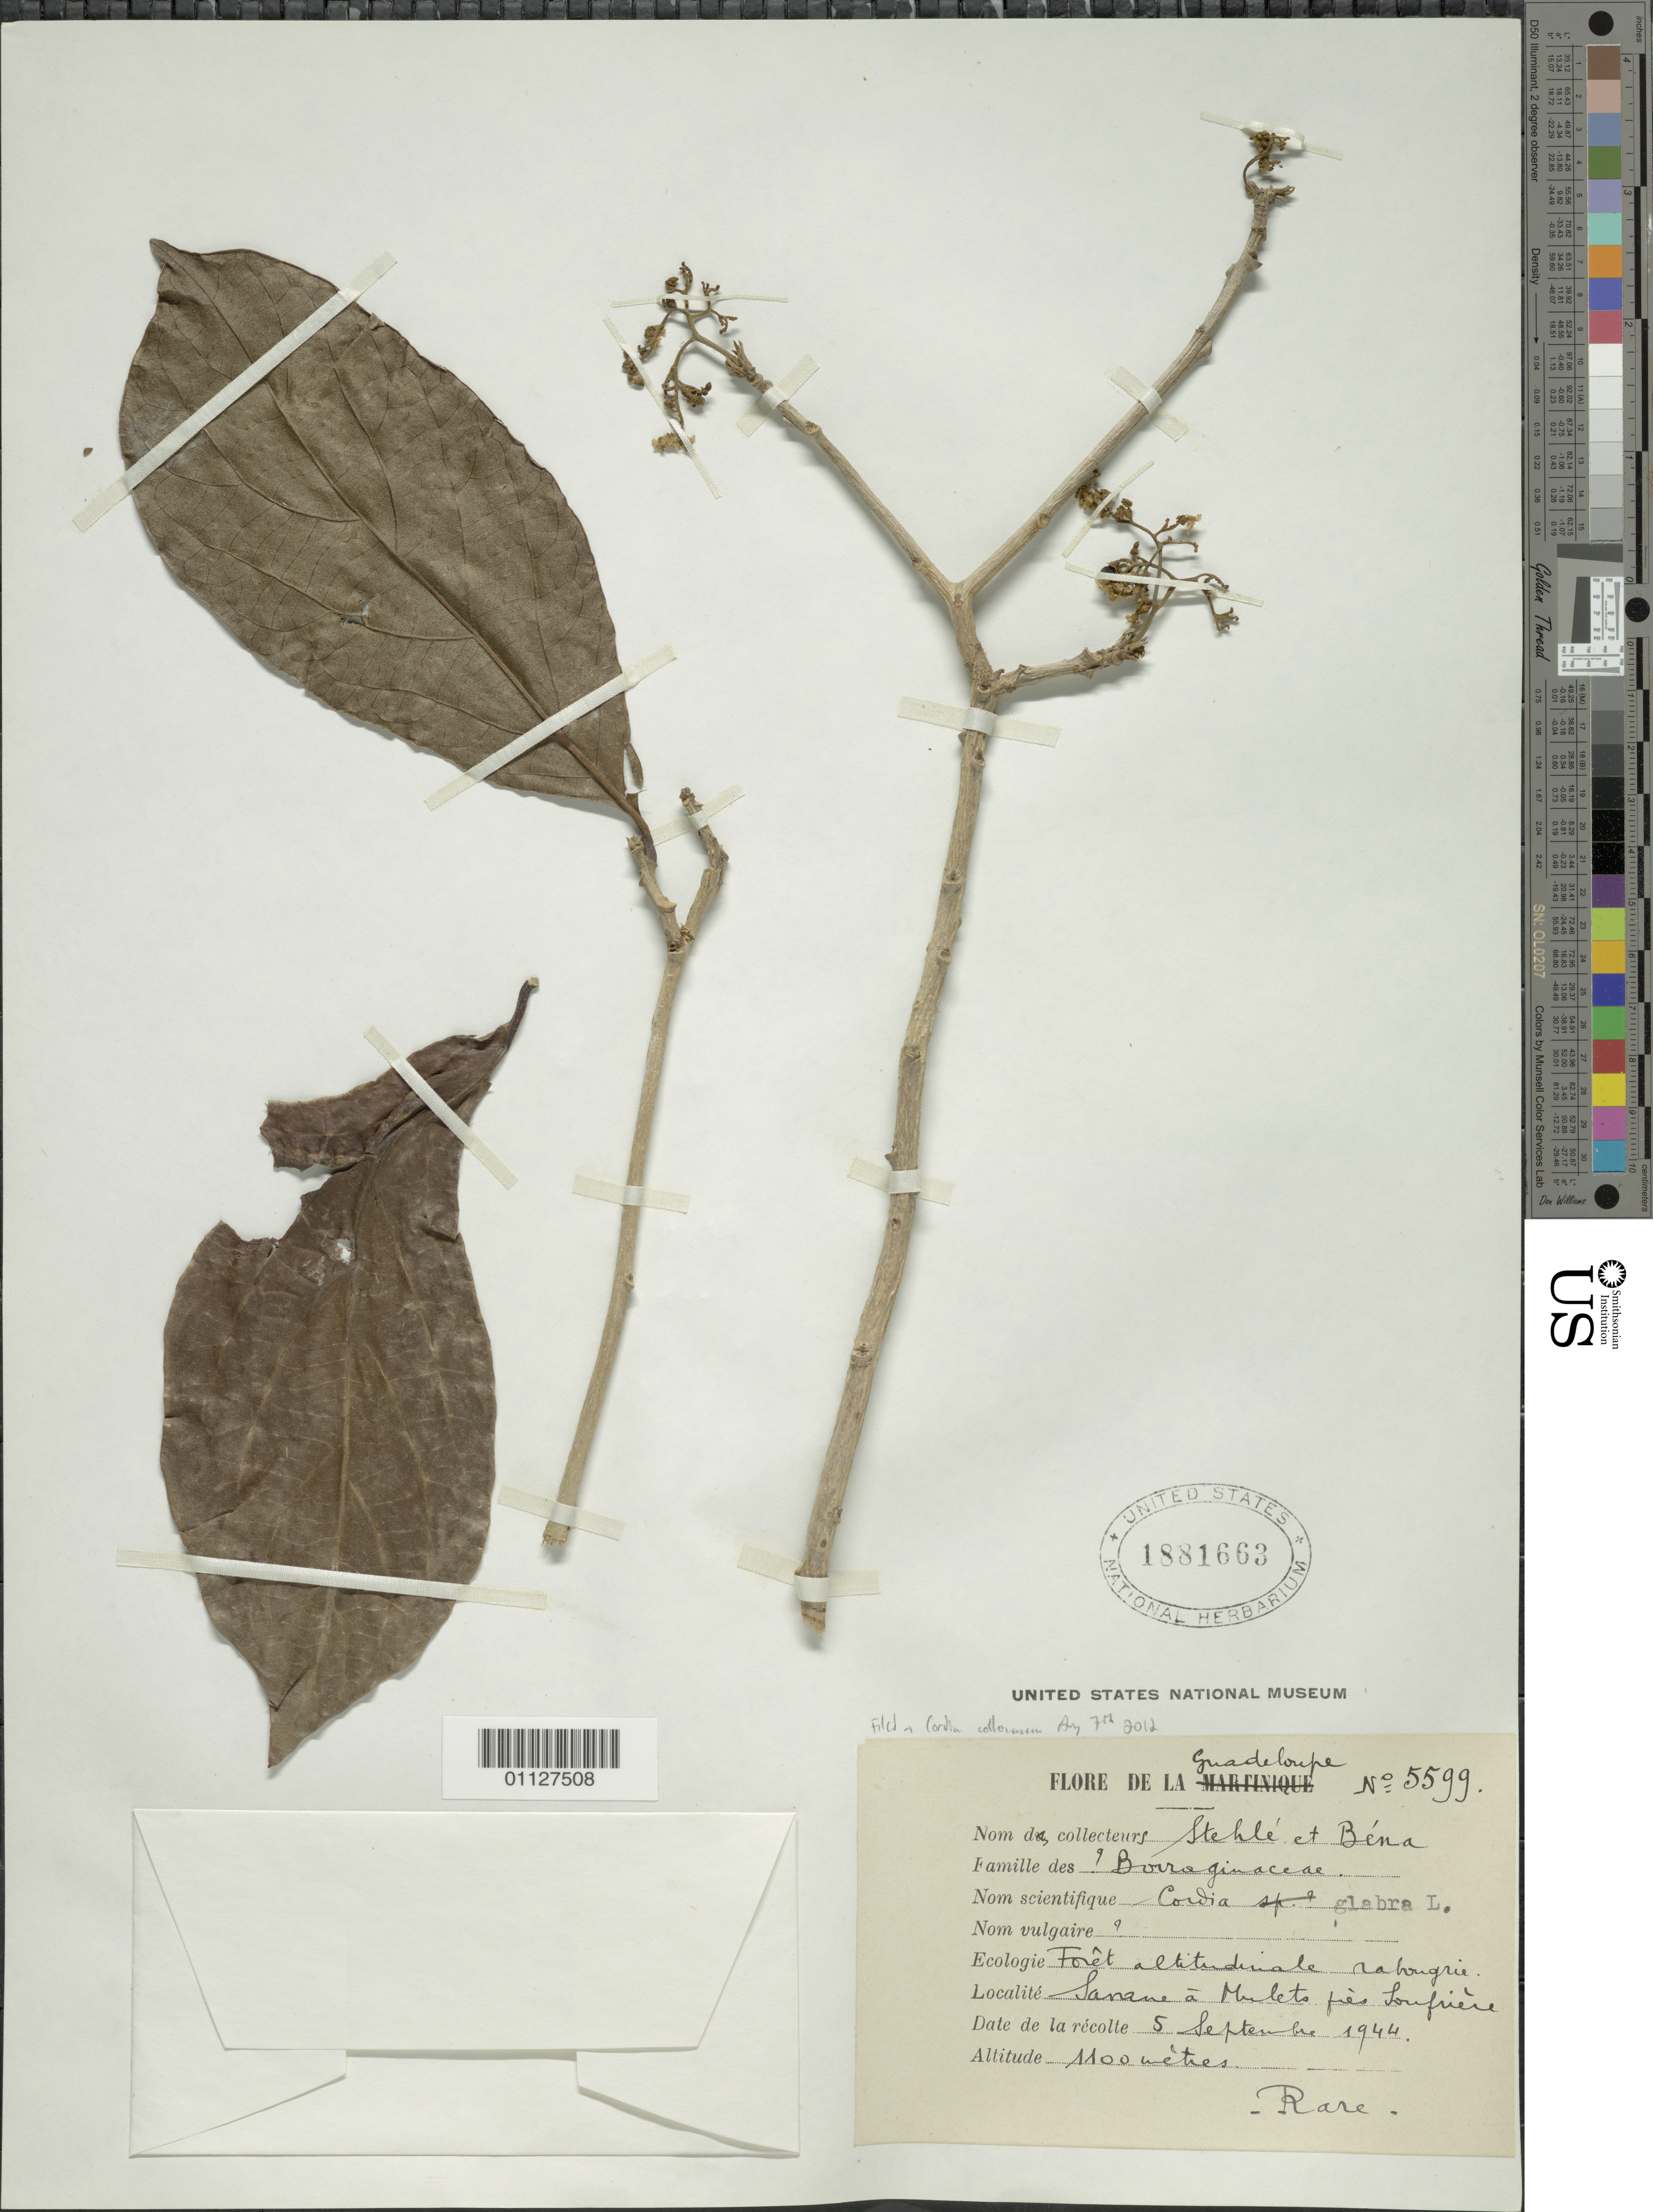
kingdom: Plantae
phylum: Tracheophyta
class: Magnoliopsida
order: Boraginales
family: Cordiaceae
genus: Cordia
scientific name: Cordia collococca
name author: L.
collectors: H. Stehlé & R. Béna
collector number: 5599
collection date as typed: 05 Sep 1944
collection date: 1944-09-05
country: Guadeloupe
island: Basse Terre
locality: Savane a Mulets pres Soufriere. Foret altitudinale nabougrie.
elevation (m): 1100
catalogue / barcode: US 1881663